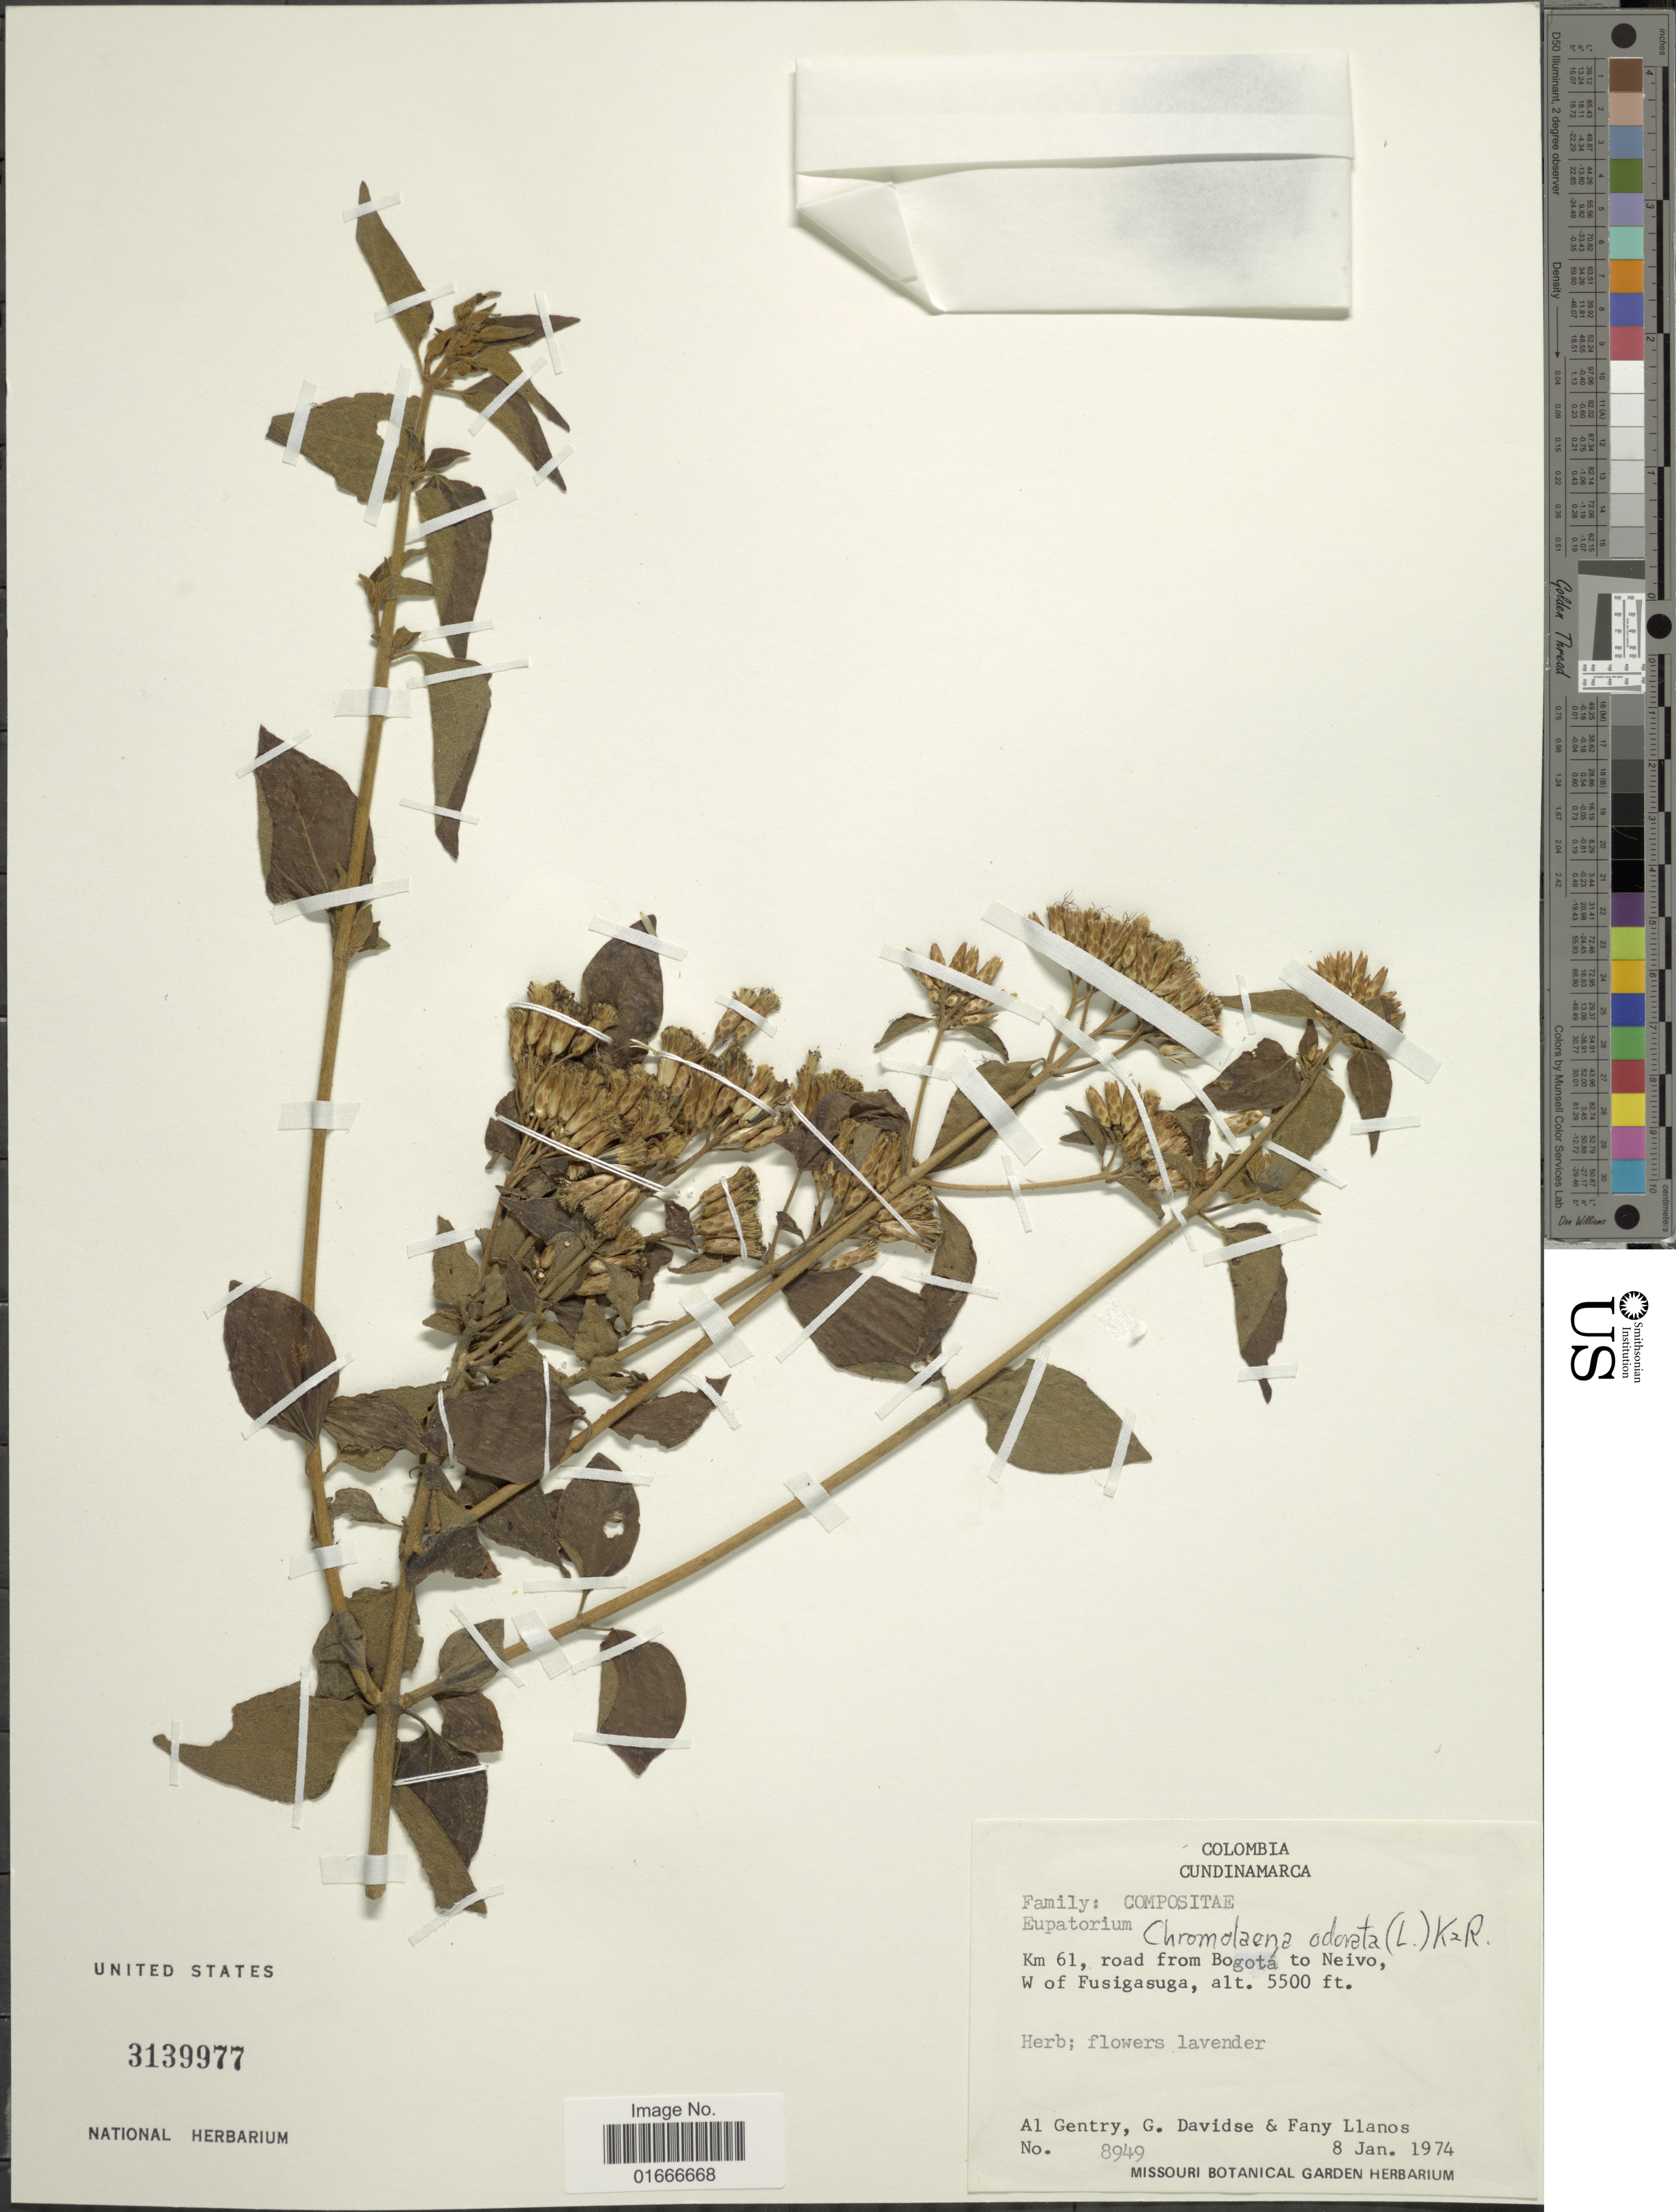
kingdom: Plantae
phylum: Tracheophyta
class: Magnoliopsida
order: Asterales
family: Asteraceae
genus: Chromolaena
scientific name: Chromolaena odorata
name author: (L.) R.M. King & H. Rob.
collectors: A. H. Gentry, G. Davidse & F. Llanos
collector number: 8949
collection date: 1974-01-08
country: Colombia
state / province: Cundinamarca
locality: Km 61, road from Bogota to Neivo, W of Fusigasuga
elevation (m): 1676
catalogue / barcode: US 3139977